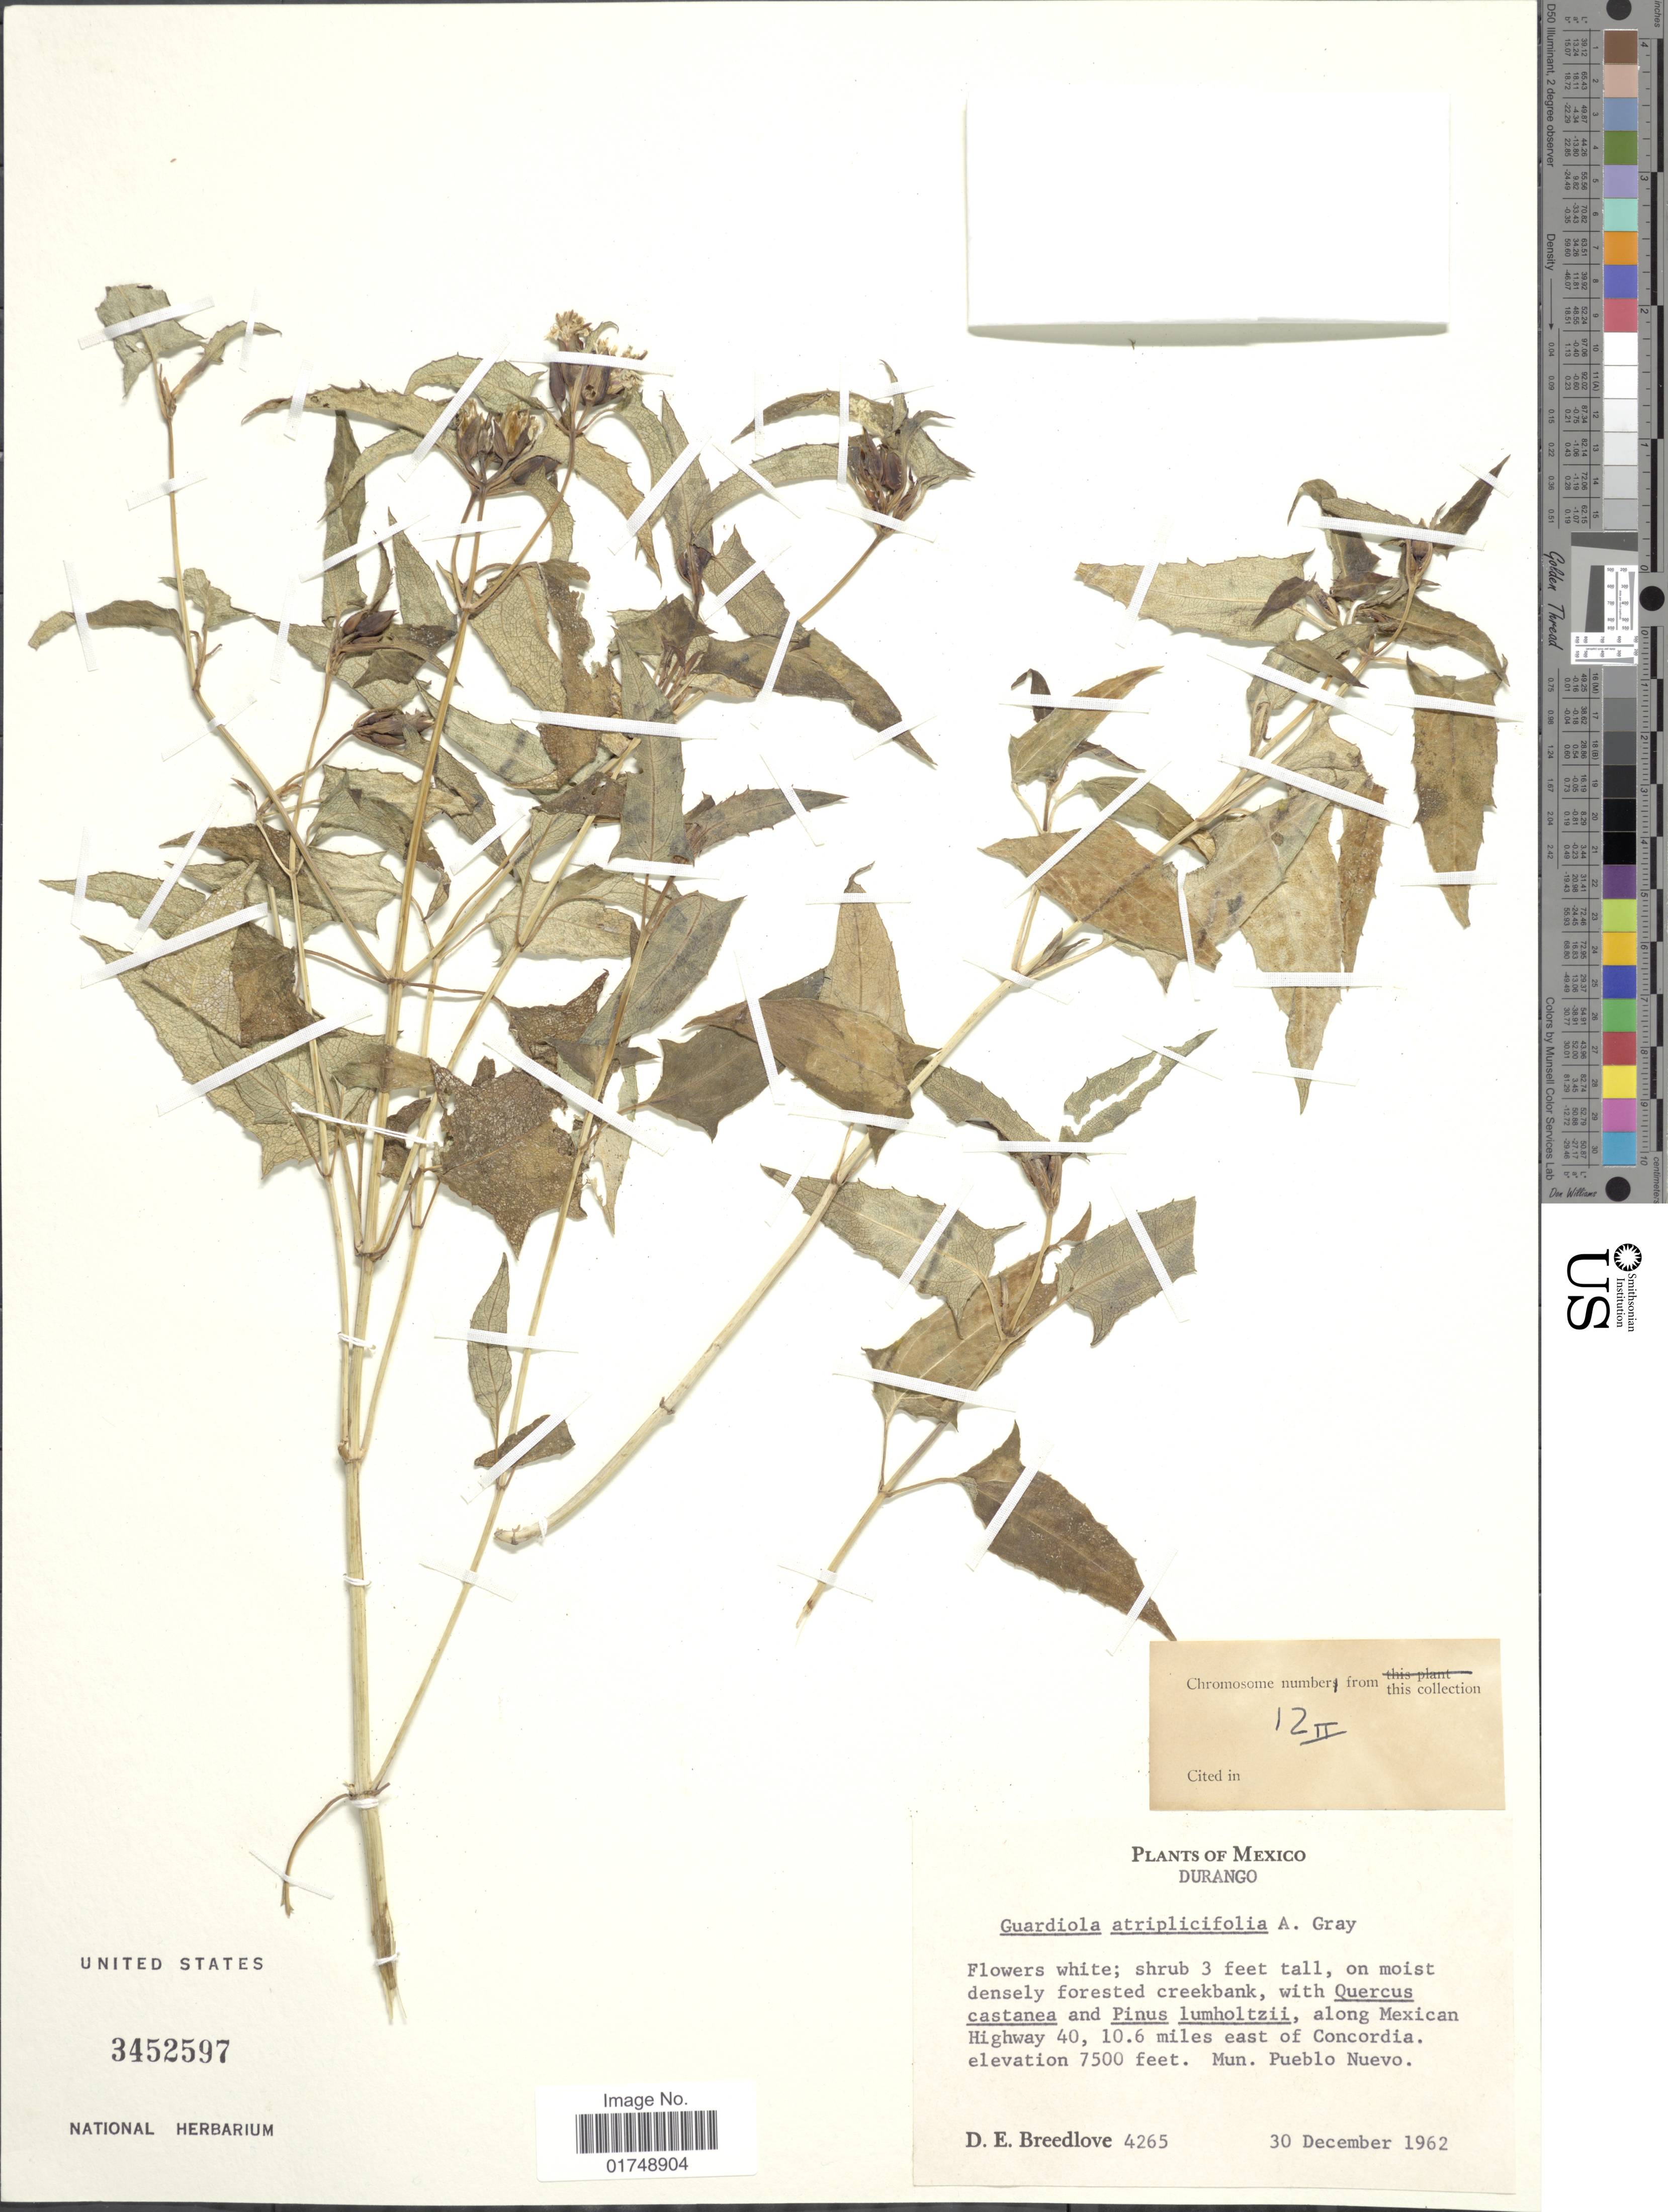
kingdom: Plantae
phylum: Tracheophyta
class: Magnoliopsida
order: Asterales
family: Asteraceae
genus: Guardiola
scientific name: Guardiola atriplicifolia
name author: A. Gray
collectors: D. E. Breedlove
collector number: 4265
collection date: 1962-12-30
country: Mexico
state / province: Durango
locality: Along Mexican Highway 40, 10.6 miles east of Concordia. Mun. Pueblo Nuevo.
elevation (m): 2286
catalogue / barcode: US 3452597